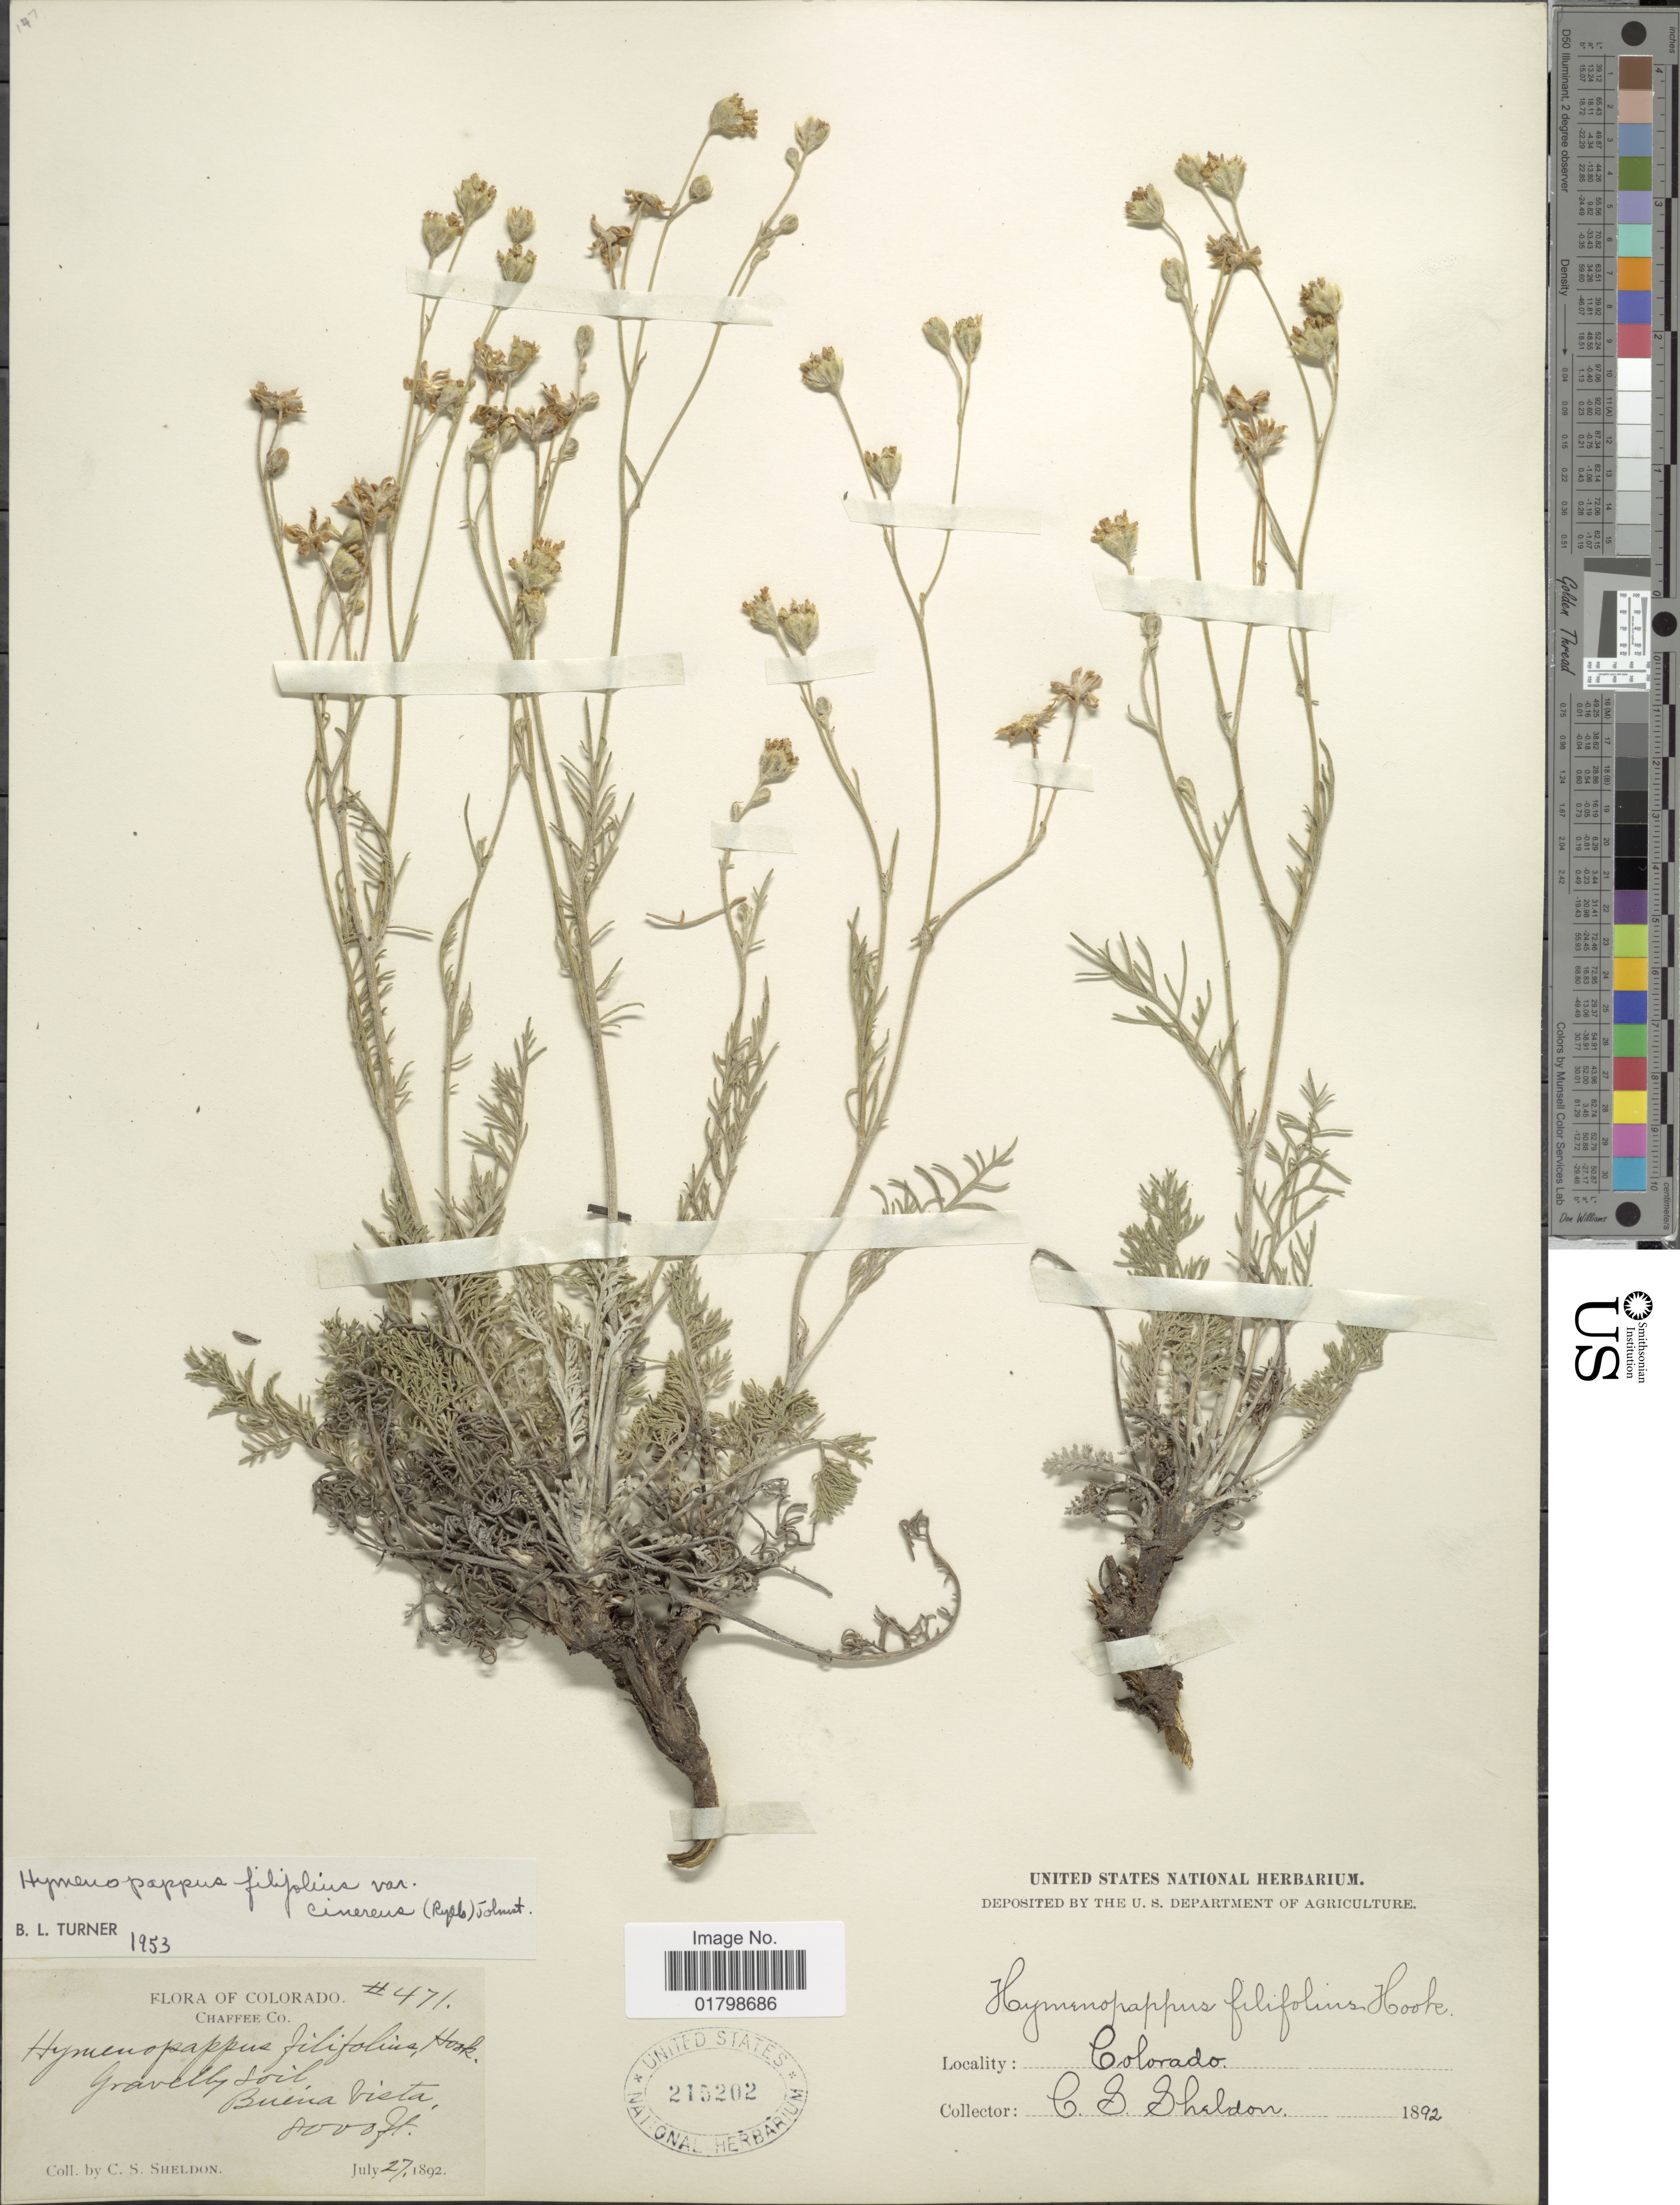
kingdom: Plantae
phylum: Tracheophyta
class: Magnoliopsida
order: Asterales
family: Asteraceae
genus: Hymenopappus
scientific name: Hymenopappus filifolius var. cinereus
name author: (Rydb.) I.M. Johnst.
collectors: C. S. Sheldon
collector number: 471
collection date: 1892-07-27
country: United States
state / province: Colorado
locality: Chaffer Co. Buena Vista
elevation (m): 2438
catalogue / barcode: US 215202